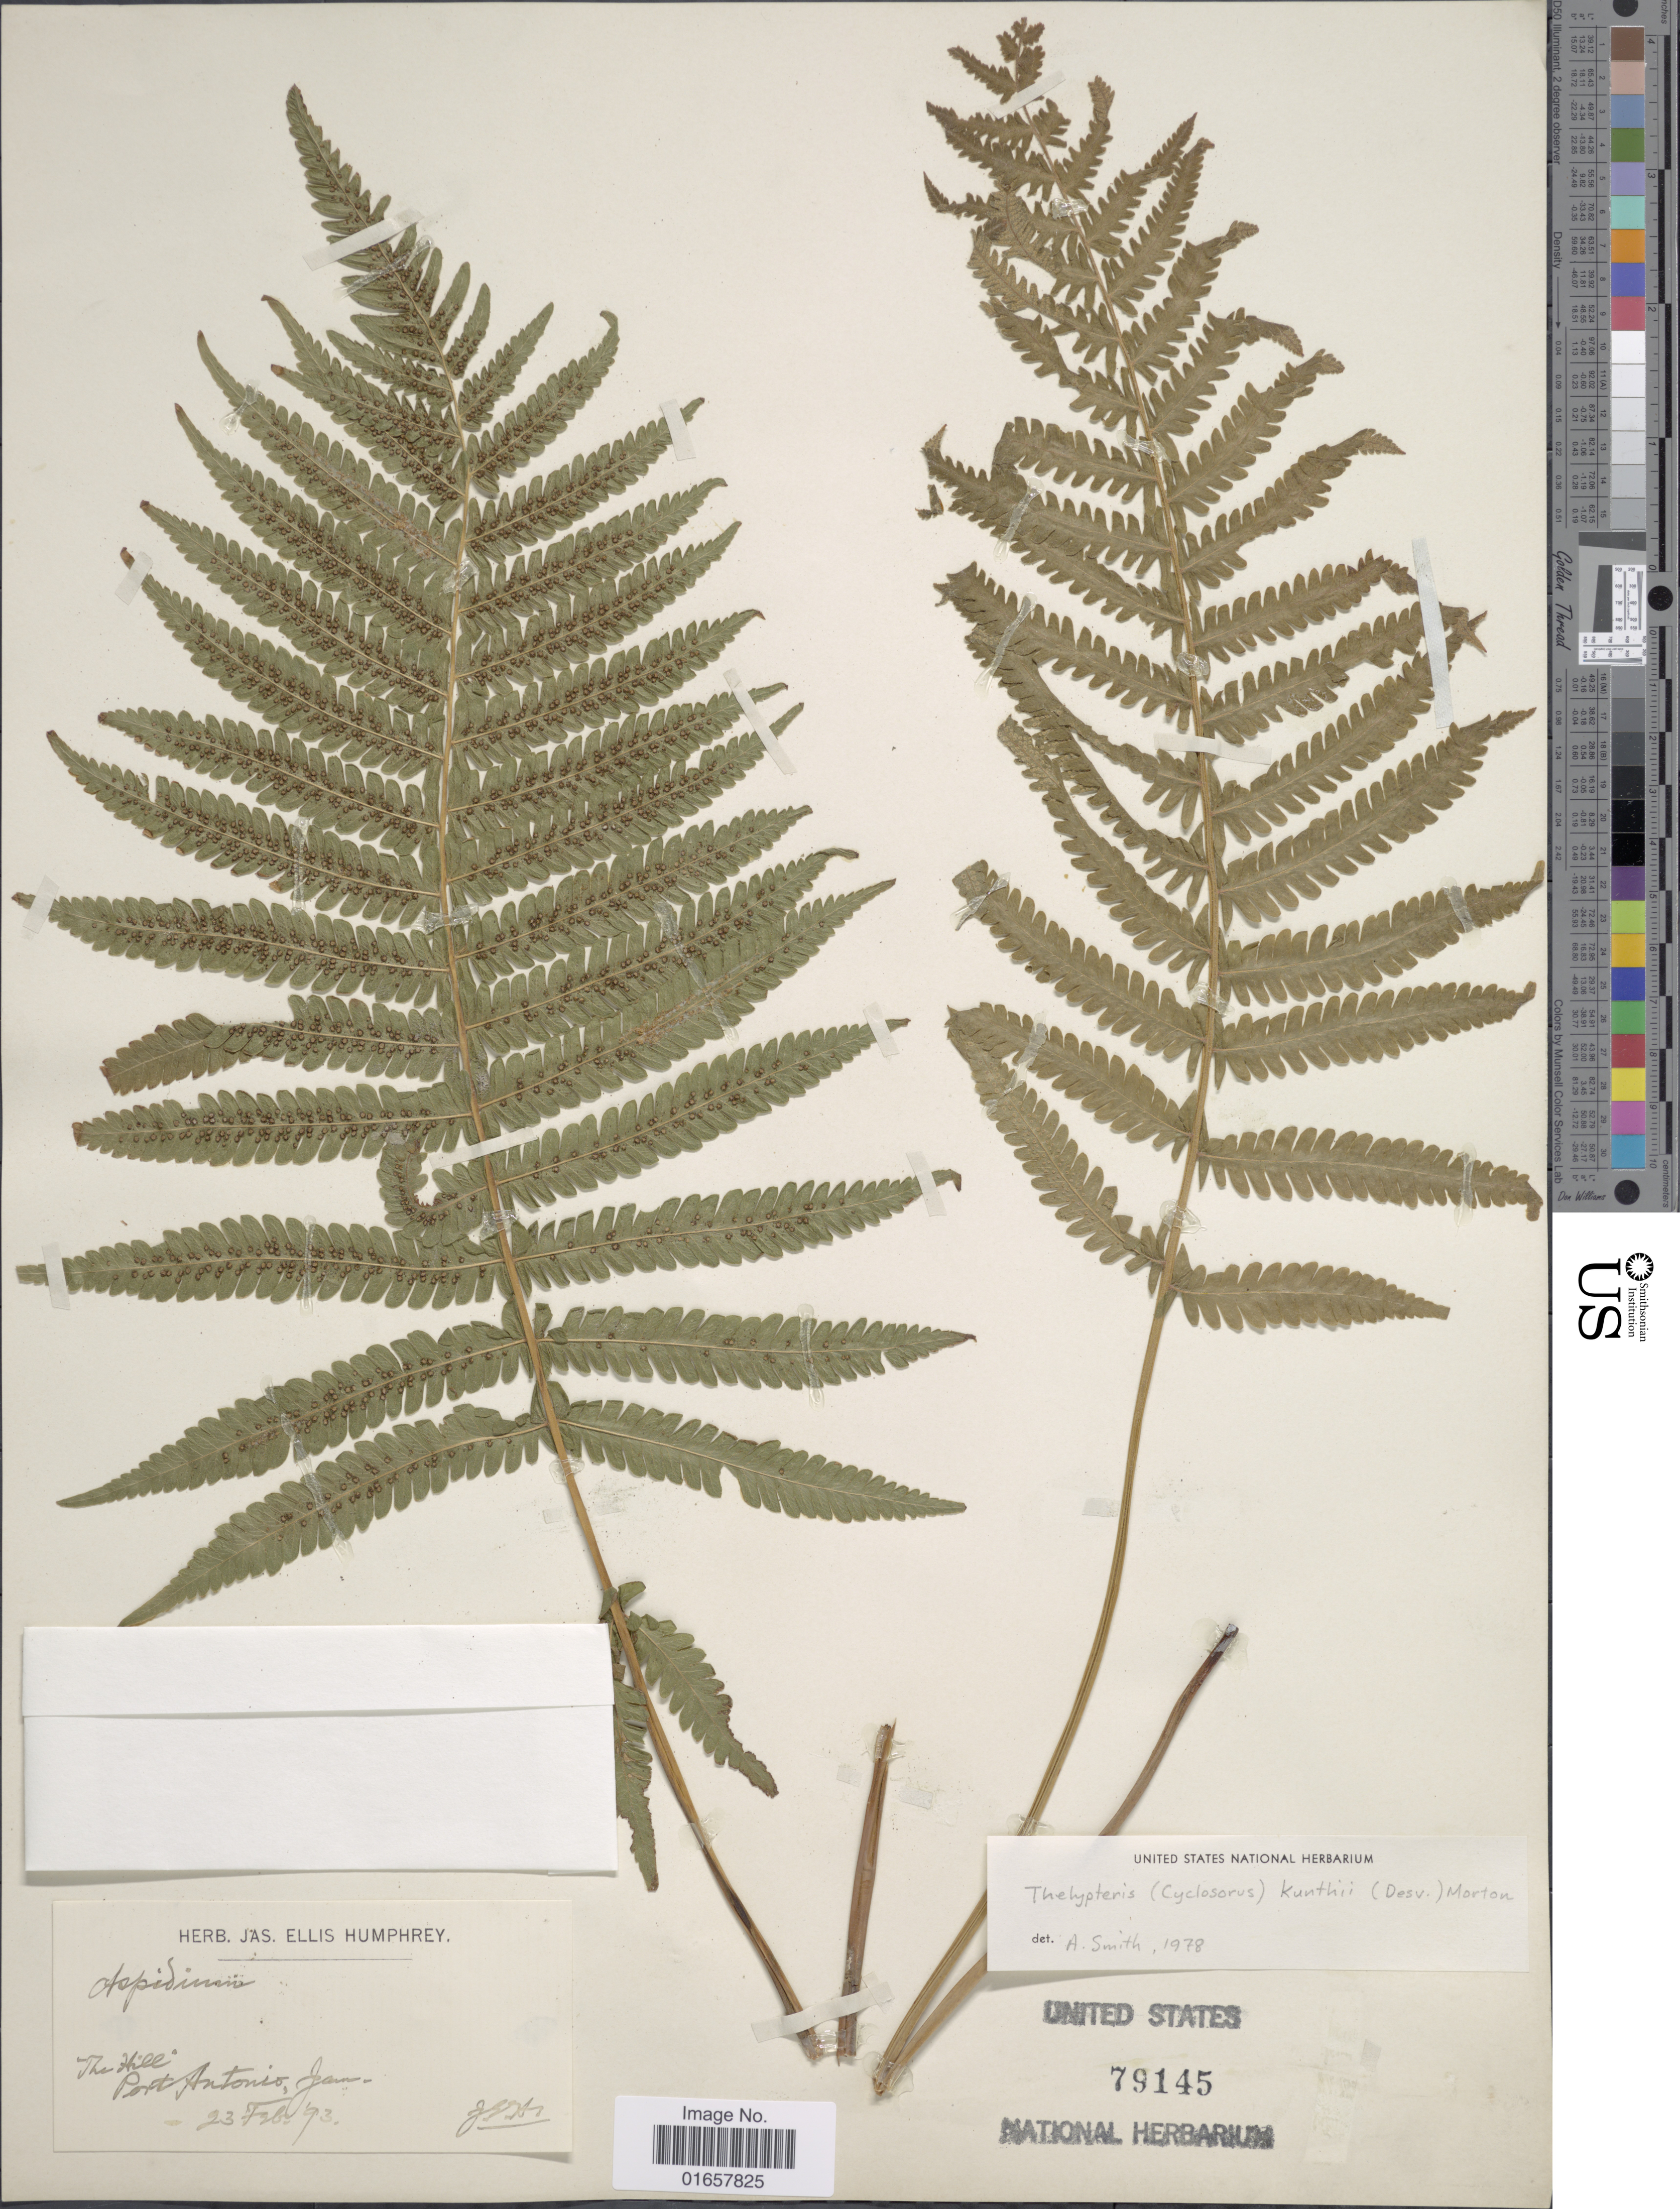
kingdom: Plantae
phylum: Tracheophyta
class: Polypodiopsida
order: Polypodiales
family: Thelypteridaceae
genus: Christella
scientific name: Christella kunthii comb. ined.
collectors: J. Humphrey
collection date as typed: Transcribed d/m/y: 23/2/93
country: Jamaica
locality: Jamaica, The Hill Port Antonio.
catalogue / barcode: US 79145